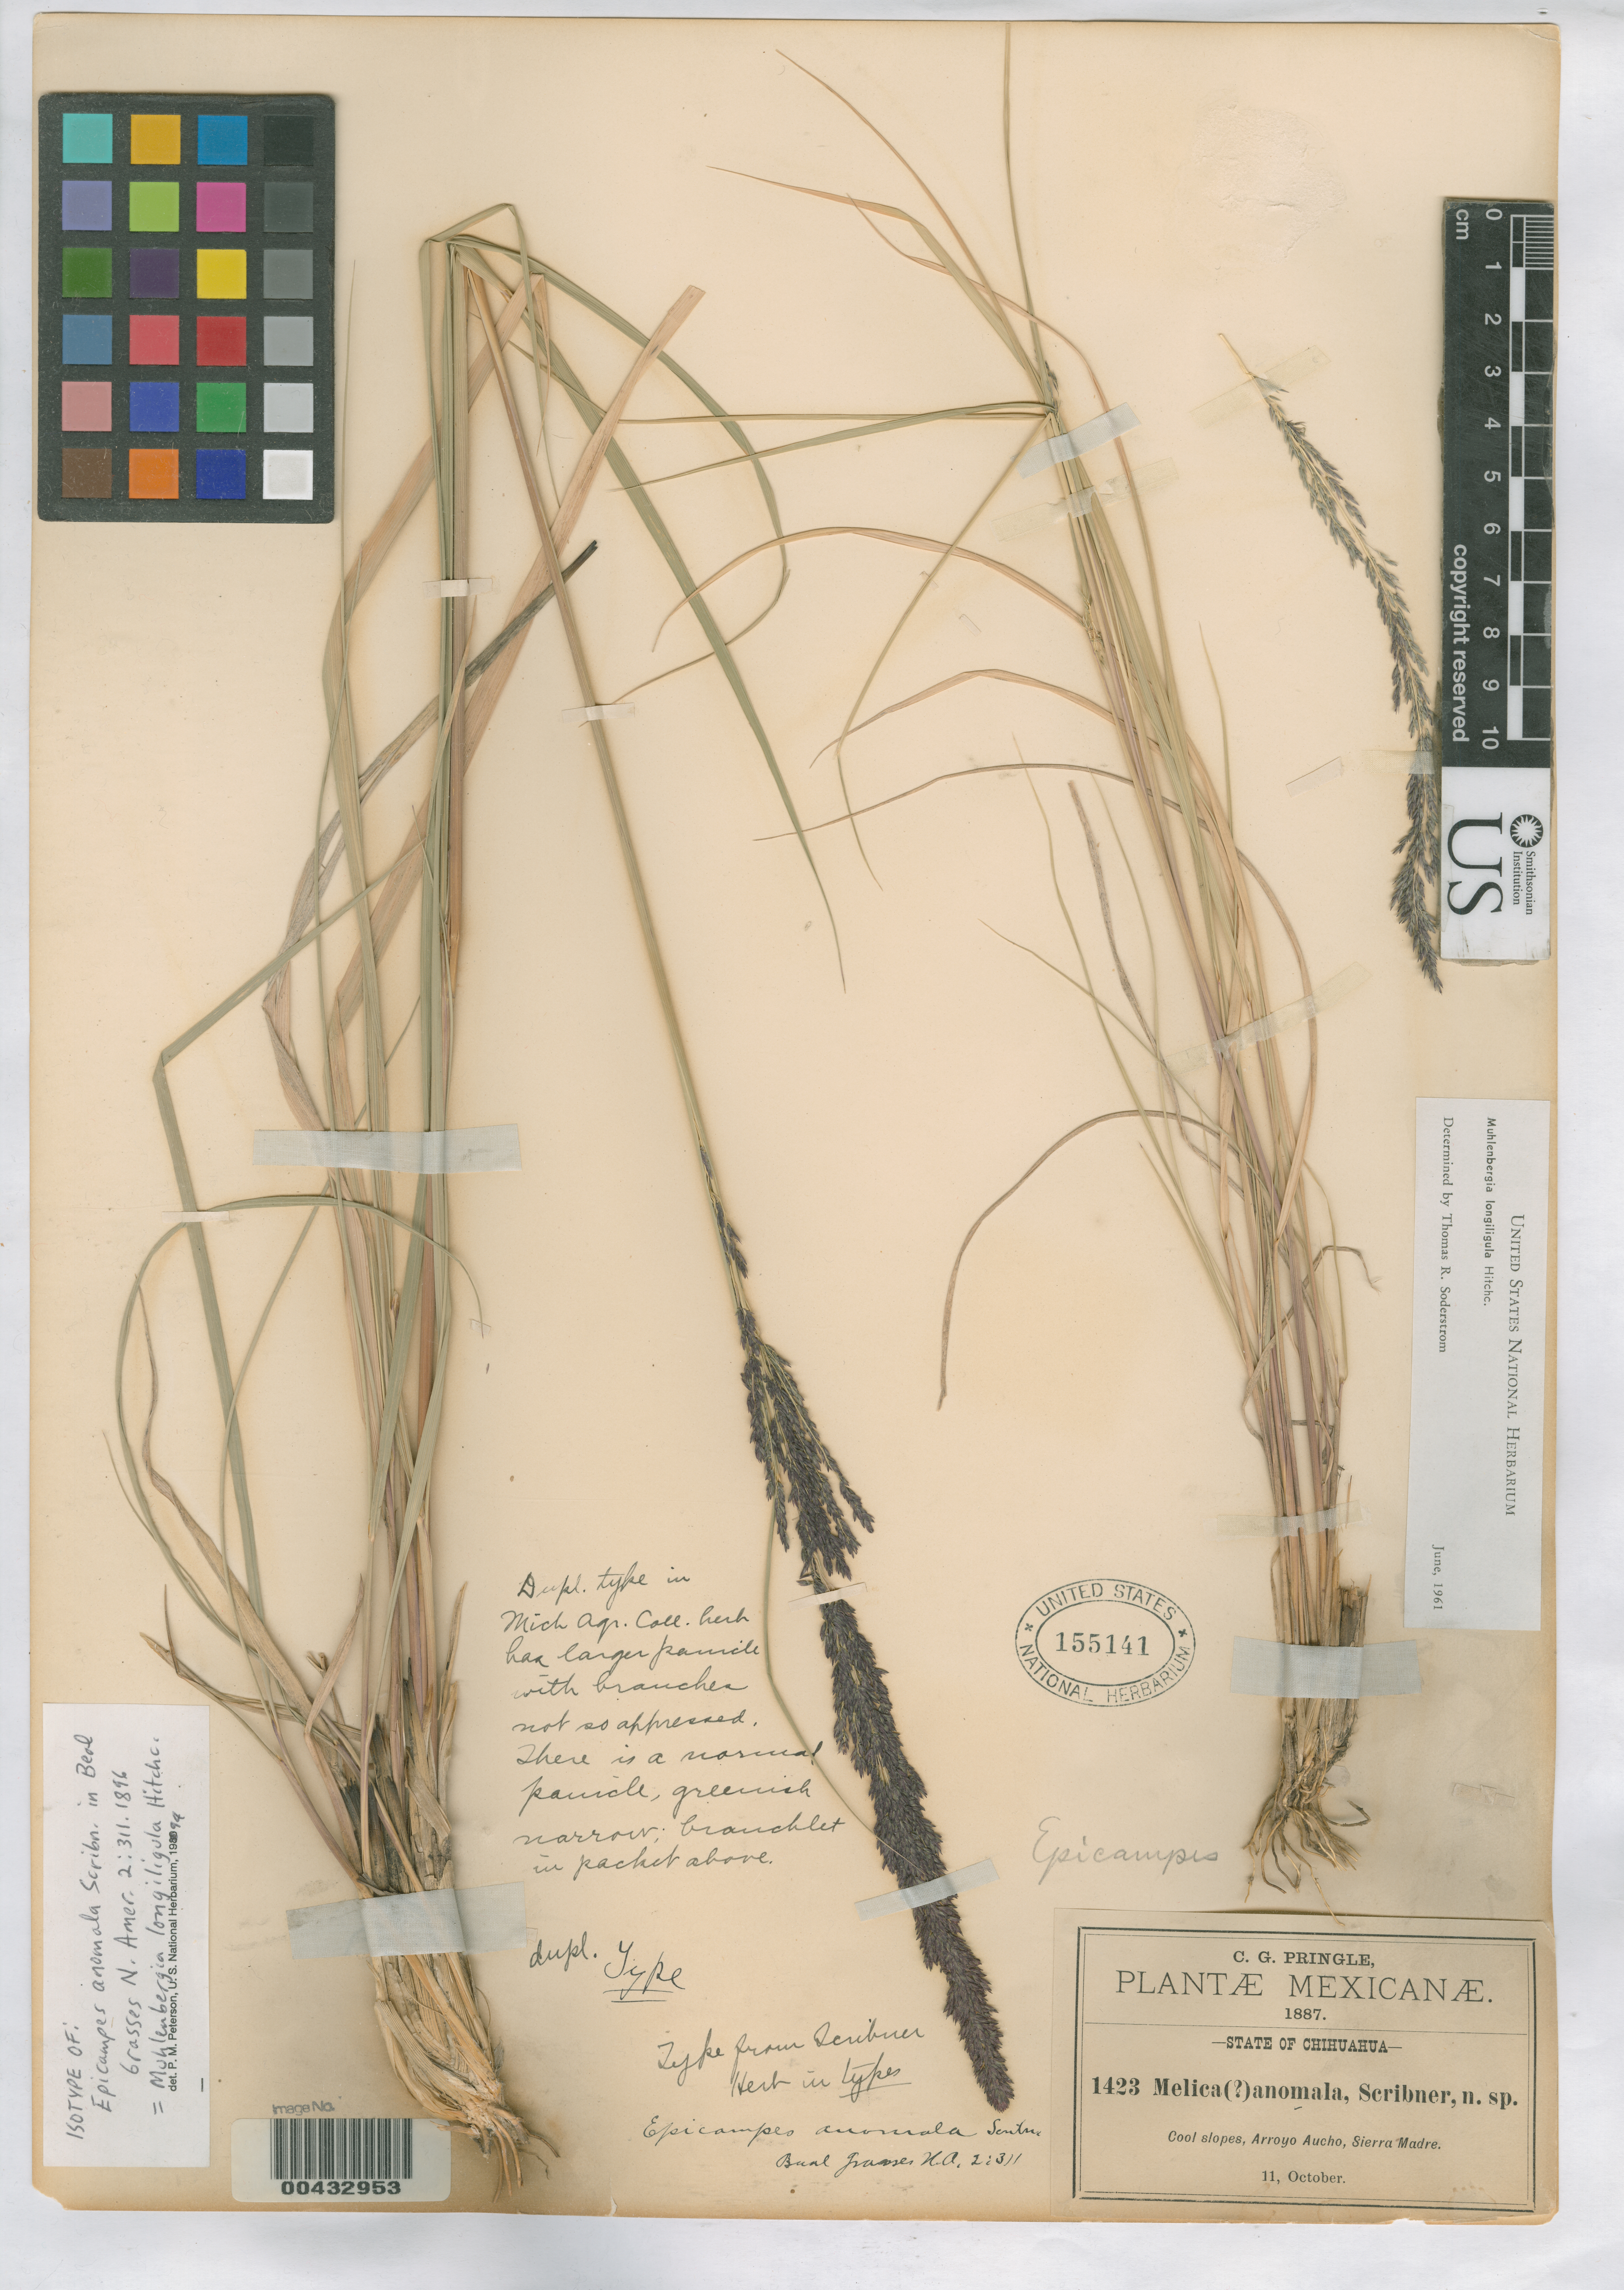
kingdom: Plantae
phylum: Tracheophyta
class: Liliopsida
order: Poales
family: Poaceae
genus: Epicampes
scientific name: Epicampes anomala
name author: Scribn. ex W.J. Beal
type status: Isotype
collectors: C. G. Pringle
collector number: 1423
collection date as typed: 11 Oct 1887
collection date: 1887-10-11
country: Mexico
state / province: Chihuahua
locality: Arroyo Aucho, Sierra Madre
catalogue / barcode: US 155141